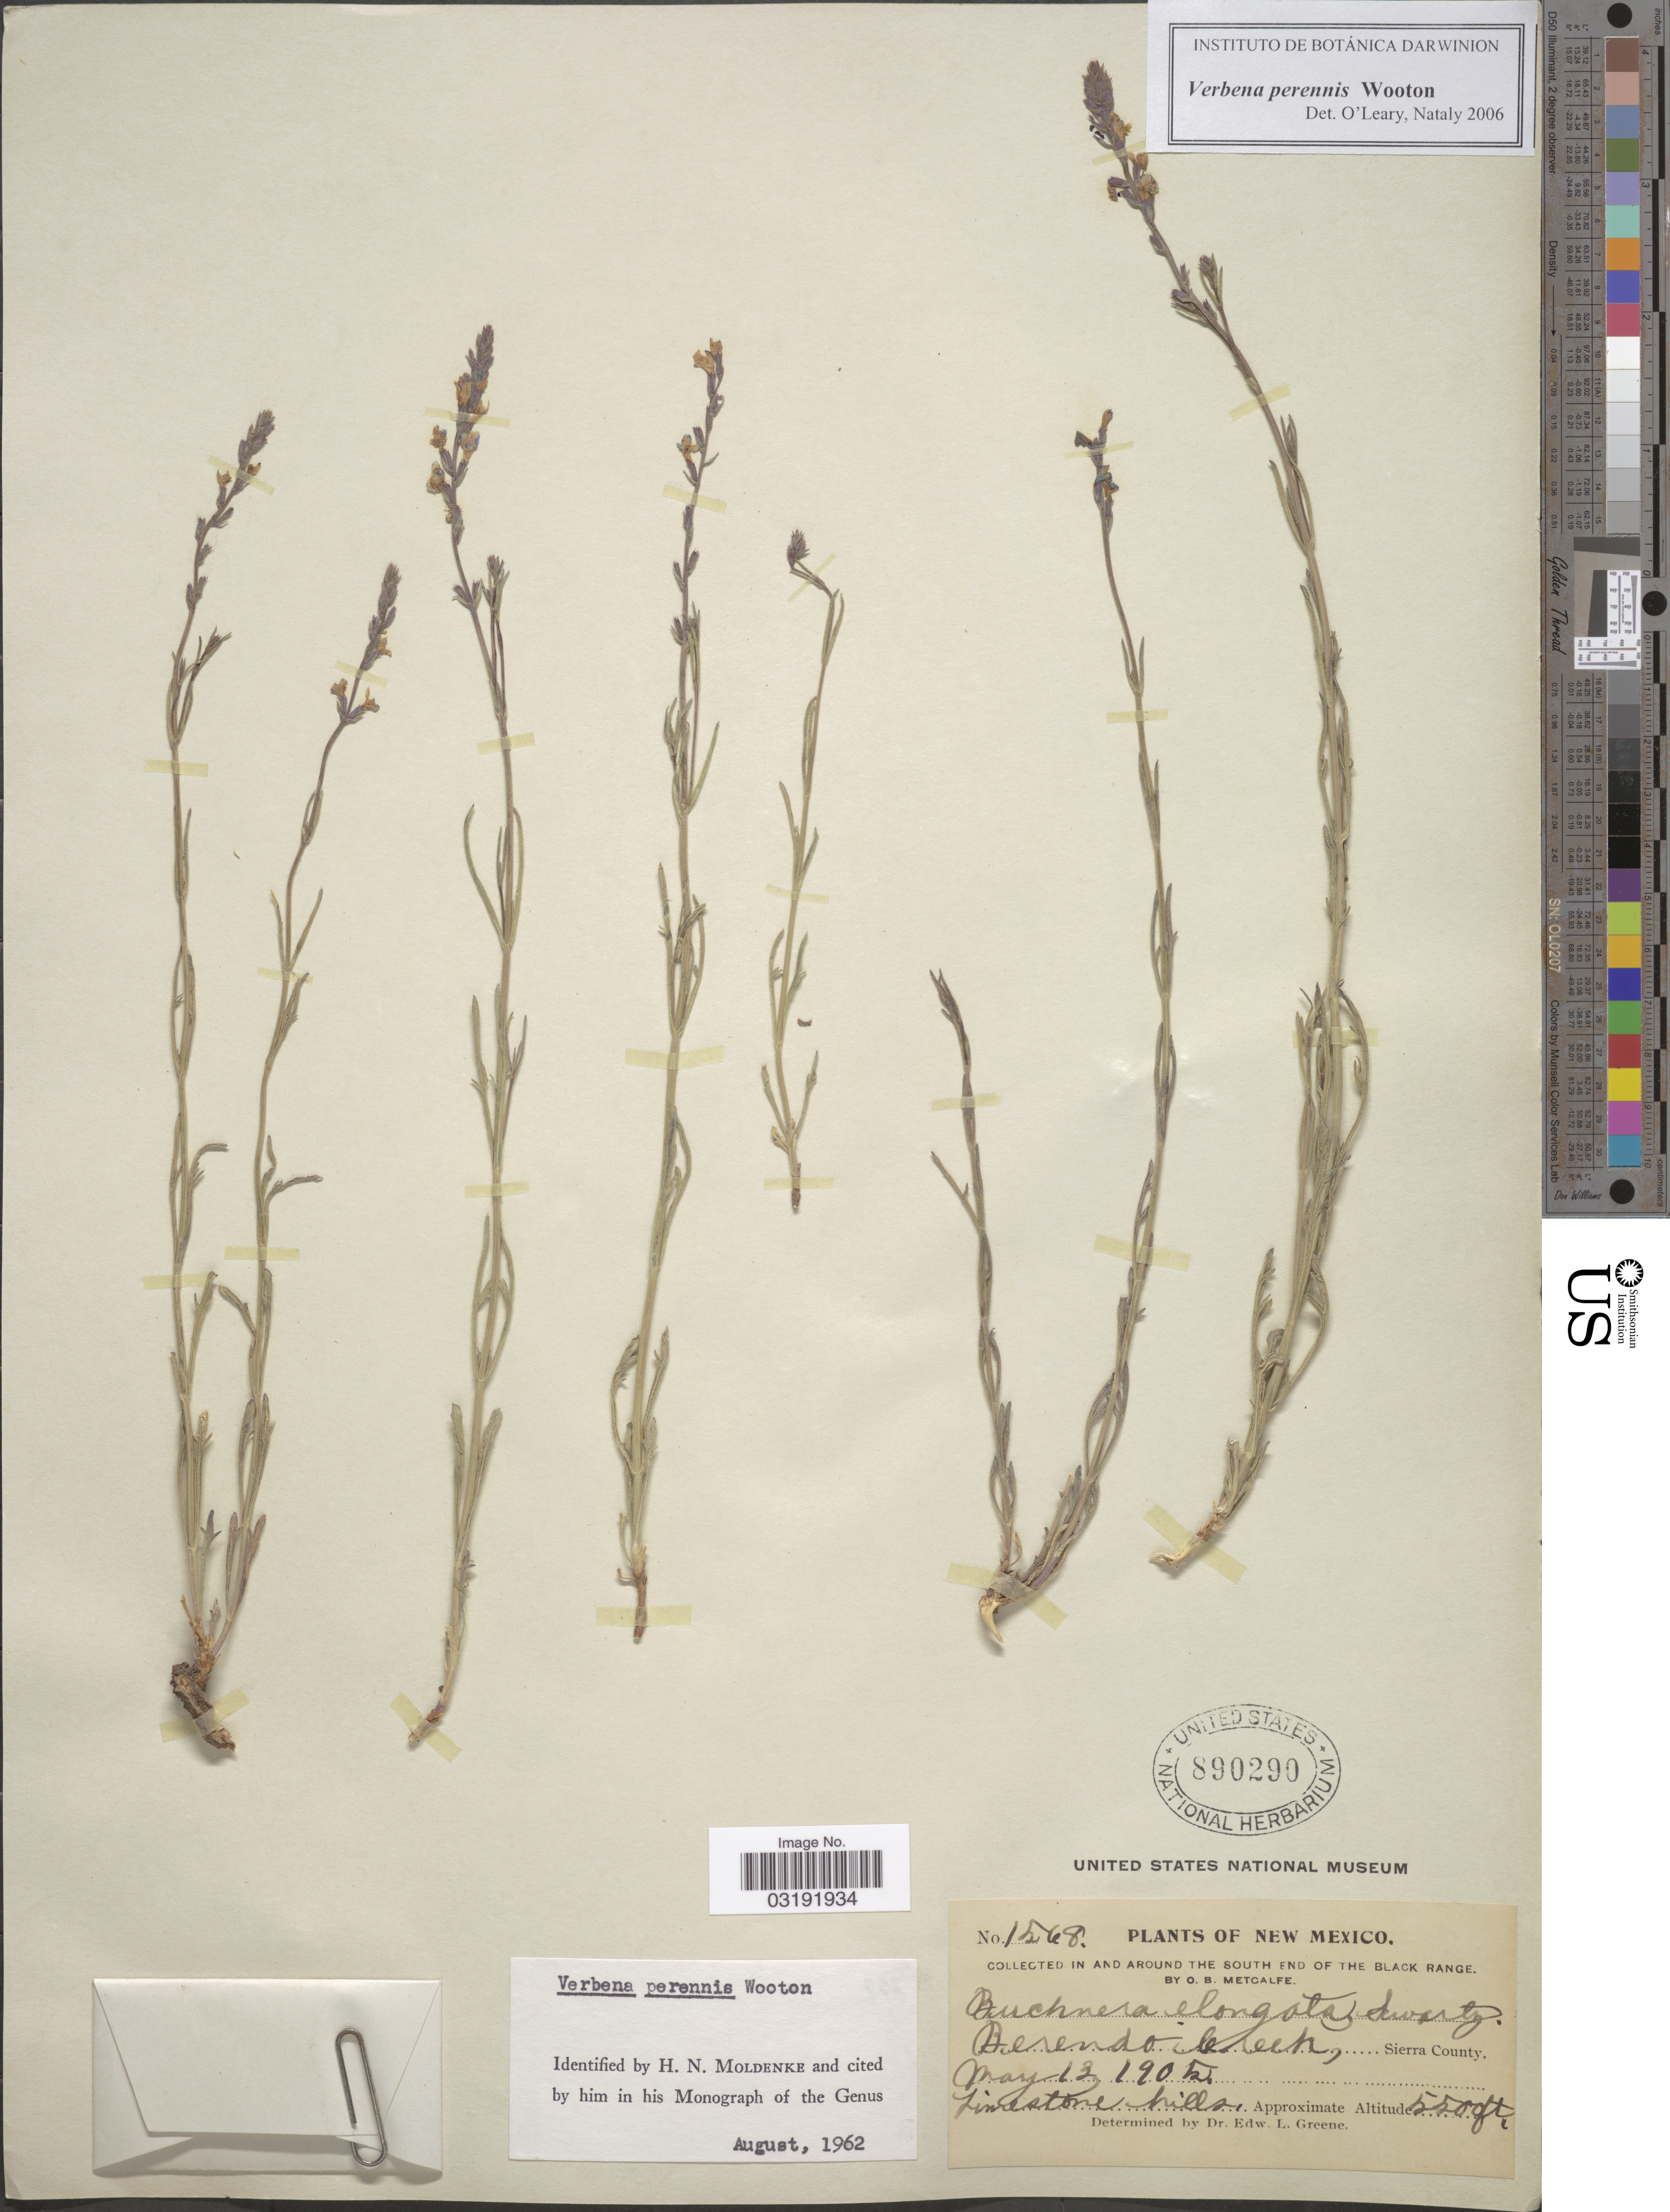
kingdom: Plantae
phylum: Tracheophyta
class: Magnoliopsida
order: Lamiales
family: Verbenaceae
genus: Verbena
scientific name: Verbena perennis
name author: Wooton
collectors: O. B. Metcalfe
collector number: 1568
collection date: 1905-05-13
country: United States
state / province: New Mexico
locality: In and around The South End of The Black Range. Berendo Creek, Sierra County. Limestone hills.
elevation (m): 1676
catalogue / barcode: US 890290